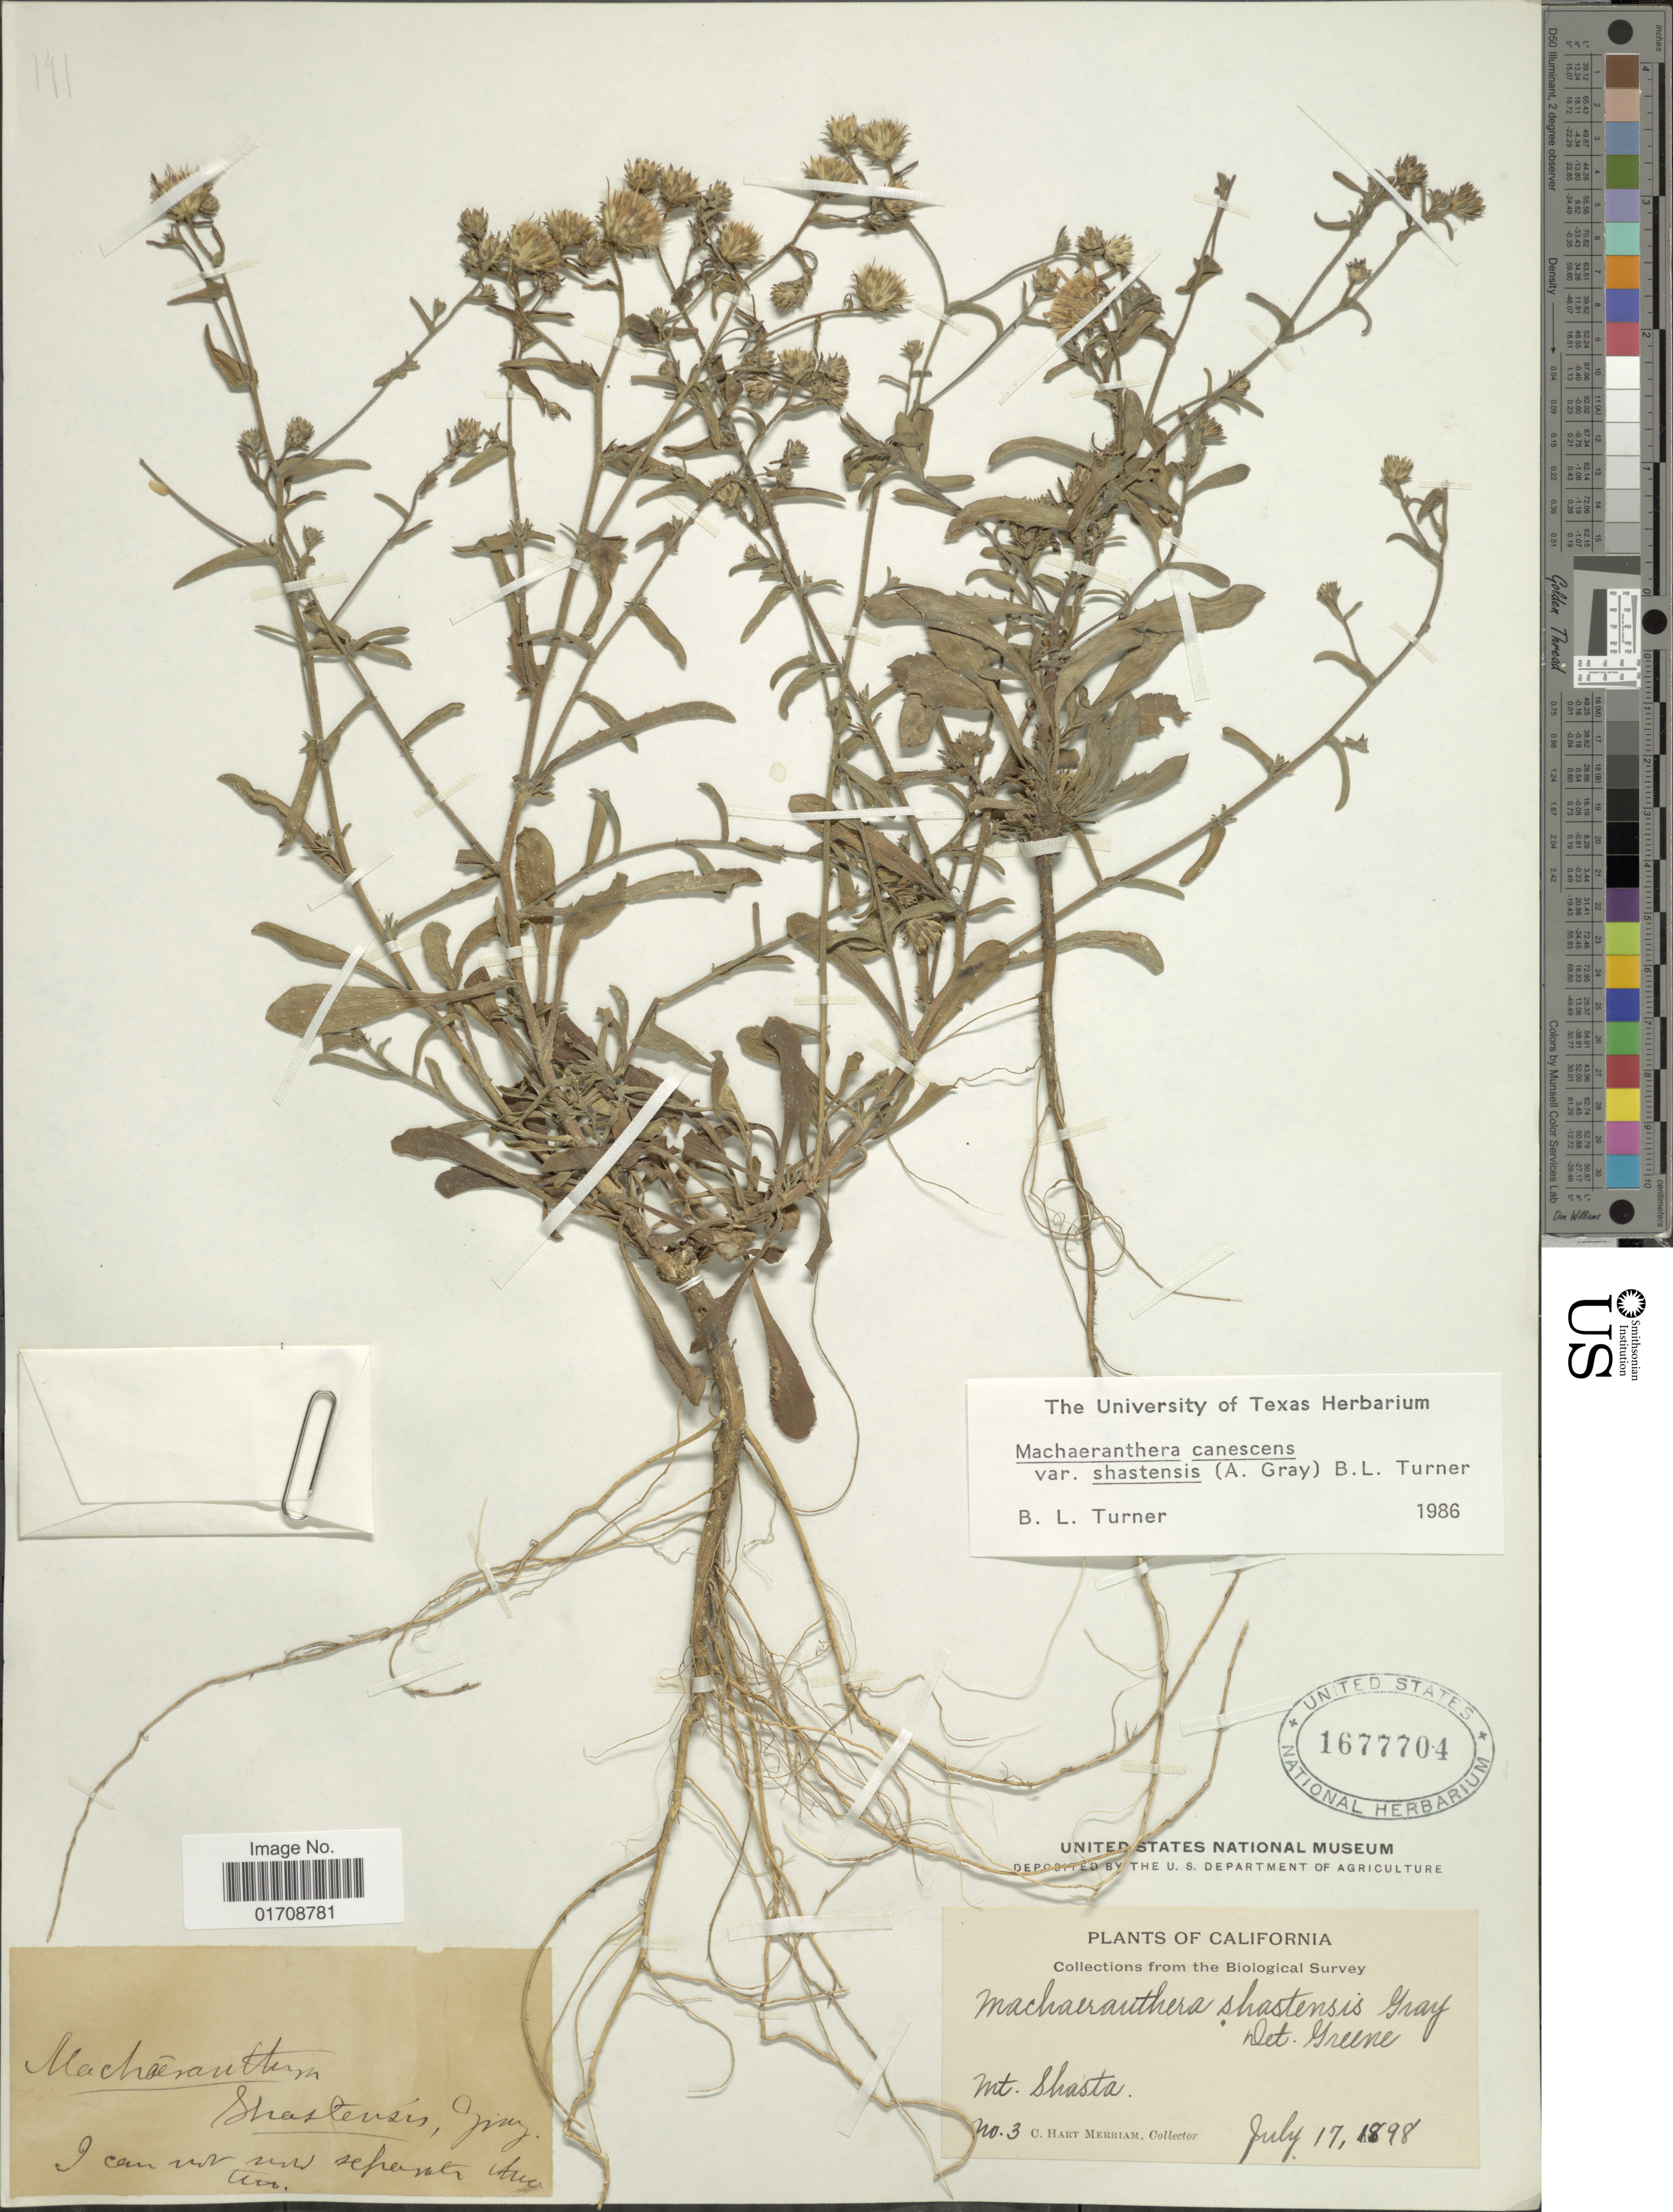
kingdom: Plantae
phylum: Tracheophyta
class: Magnoliopsida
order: Asterales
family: Asteraceae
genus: Machaeranthera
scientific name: Machaeranthera canescens var. shastensis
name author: (A. Gray) B.L. Turner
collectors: C. Merriam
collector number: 3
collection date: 1898-07-17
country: United States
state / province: California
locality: Mt. Shasta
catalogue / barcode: US 1677704